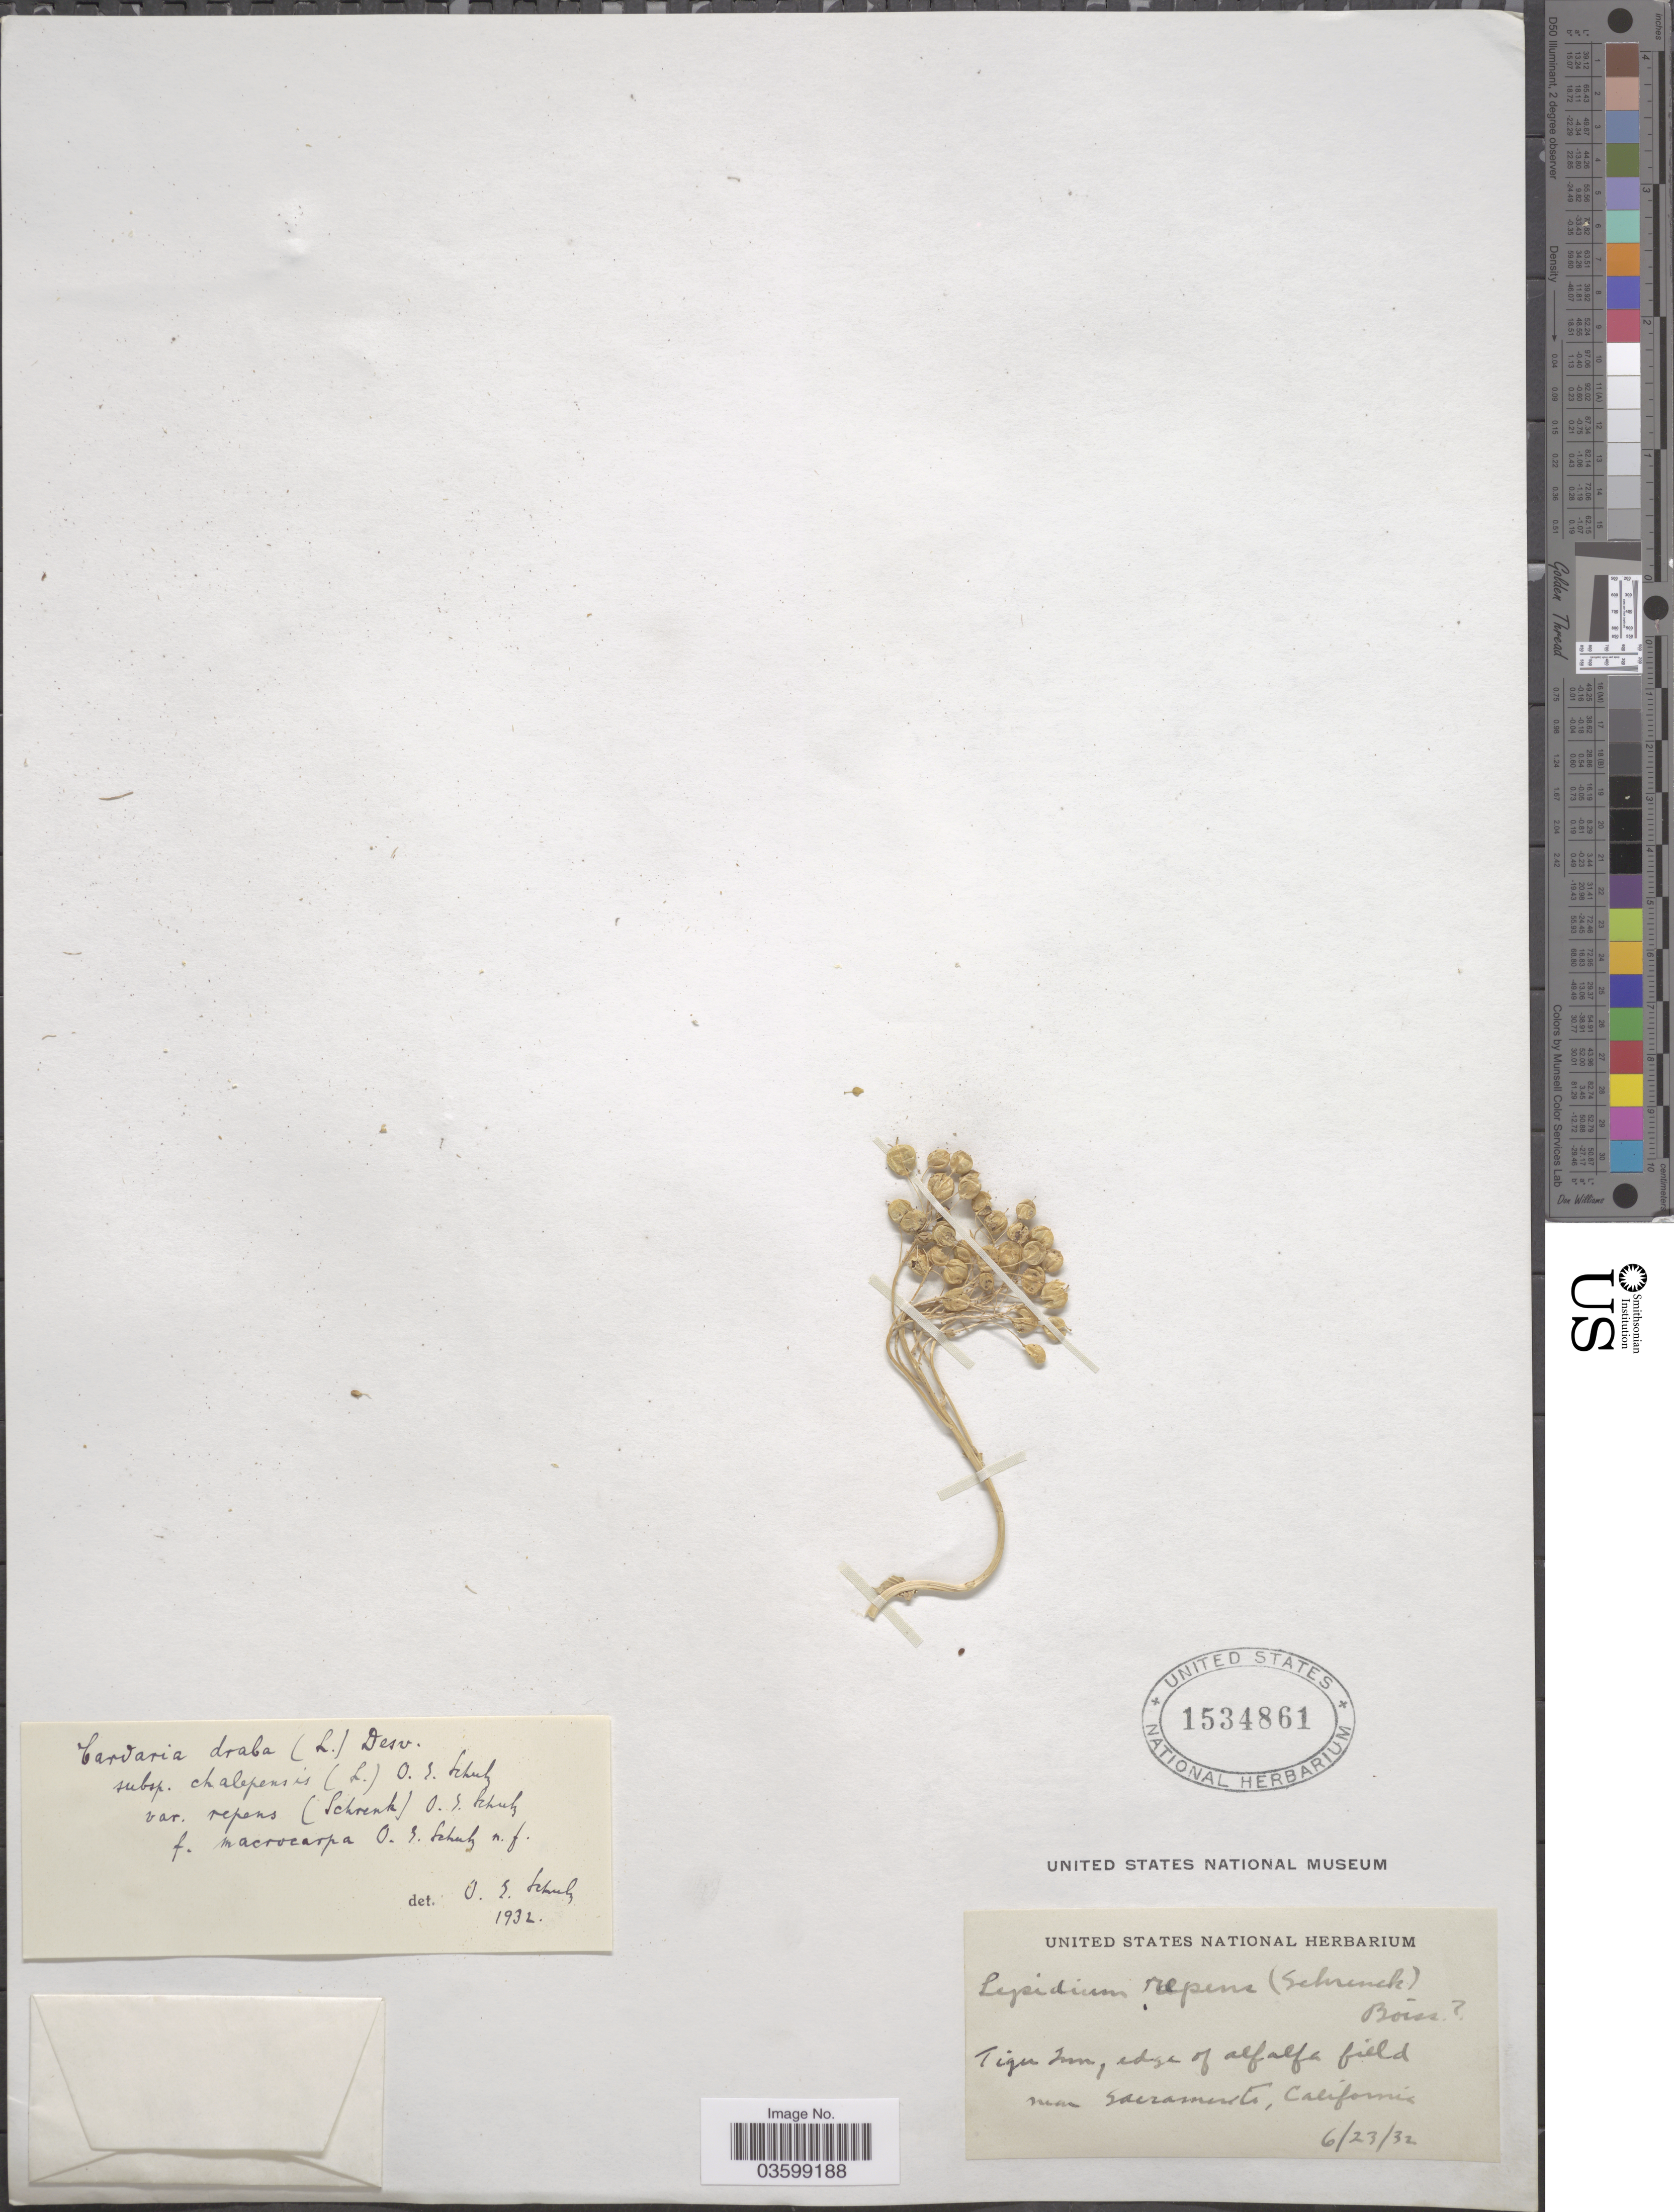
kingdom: Plantae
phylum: Tracheophyta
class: Magnoliopsida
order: Brassicales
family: Brassicaceae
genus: Lepidium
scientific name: Lepidium repens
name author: (Schrenk) Boiss.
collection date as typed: Transcribed d/m/y: 23/6/32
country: United States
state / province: California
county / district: Sacramento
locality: Tiger Inn, edge of alfalfa field near Sacramento.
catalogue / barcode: US 1534861